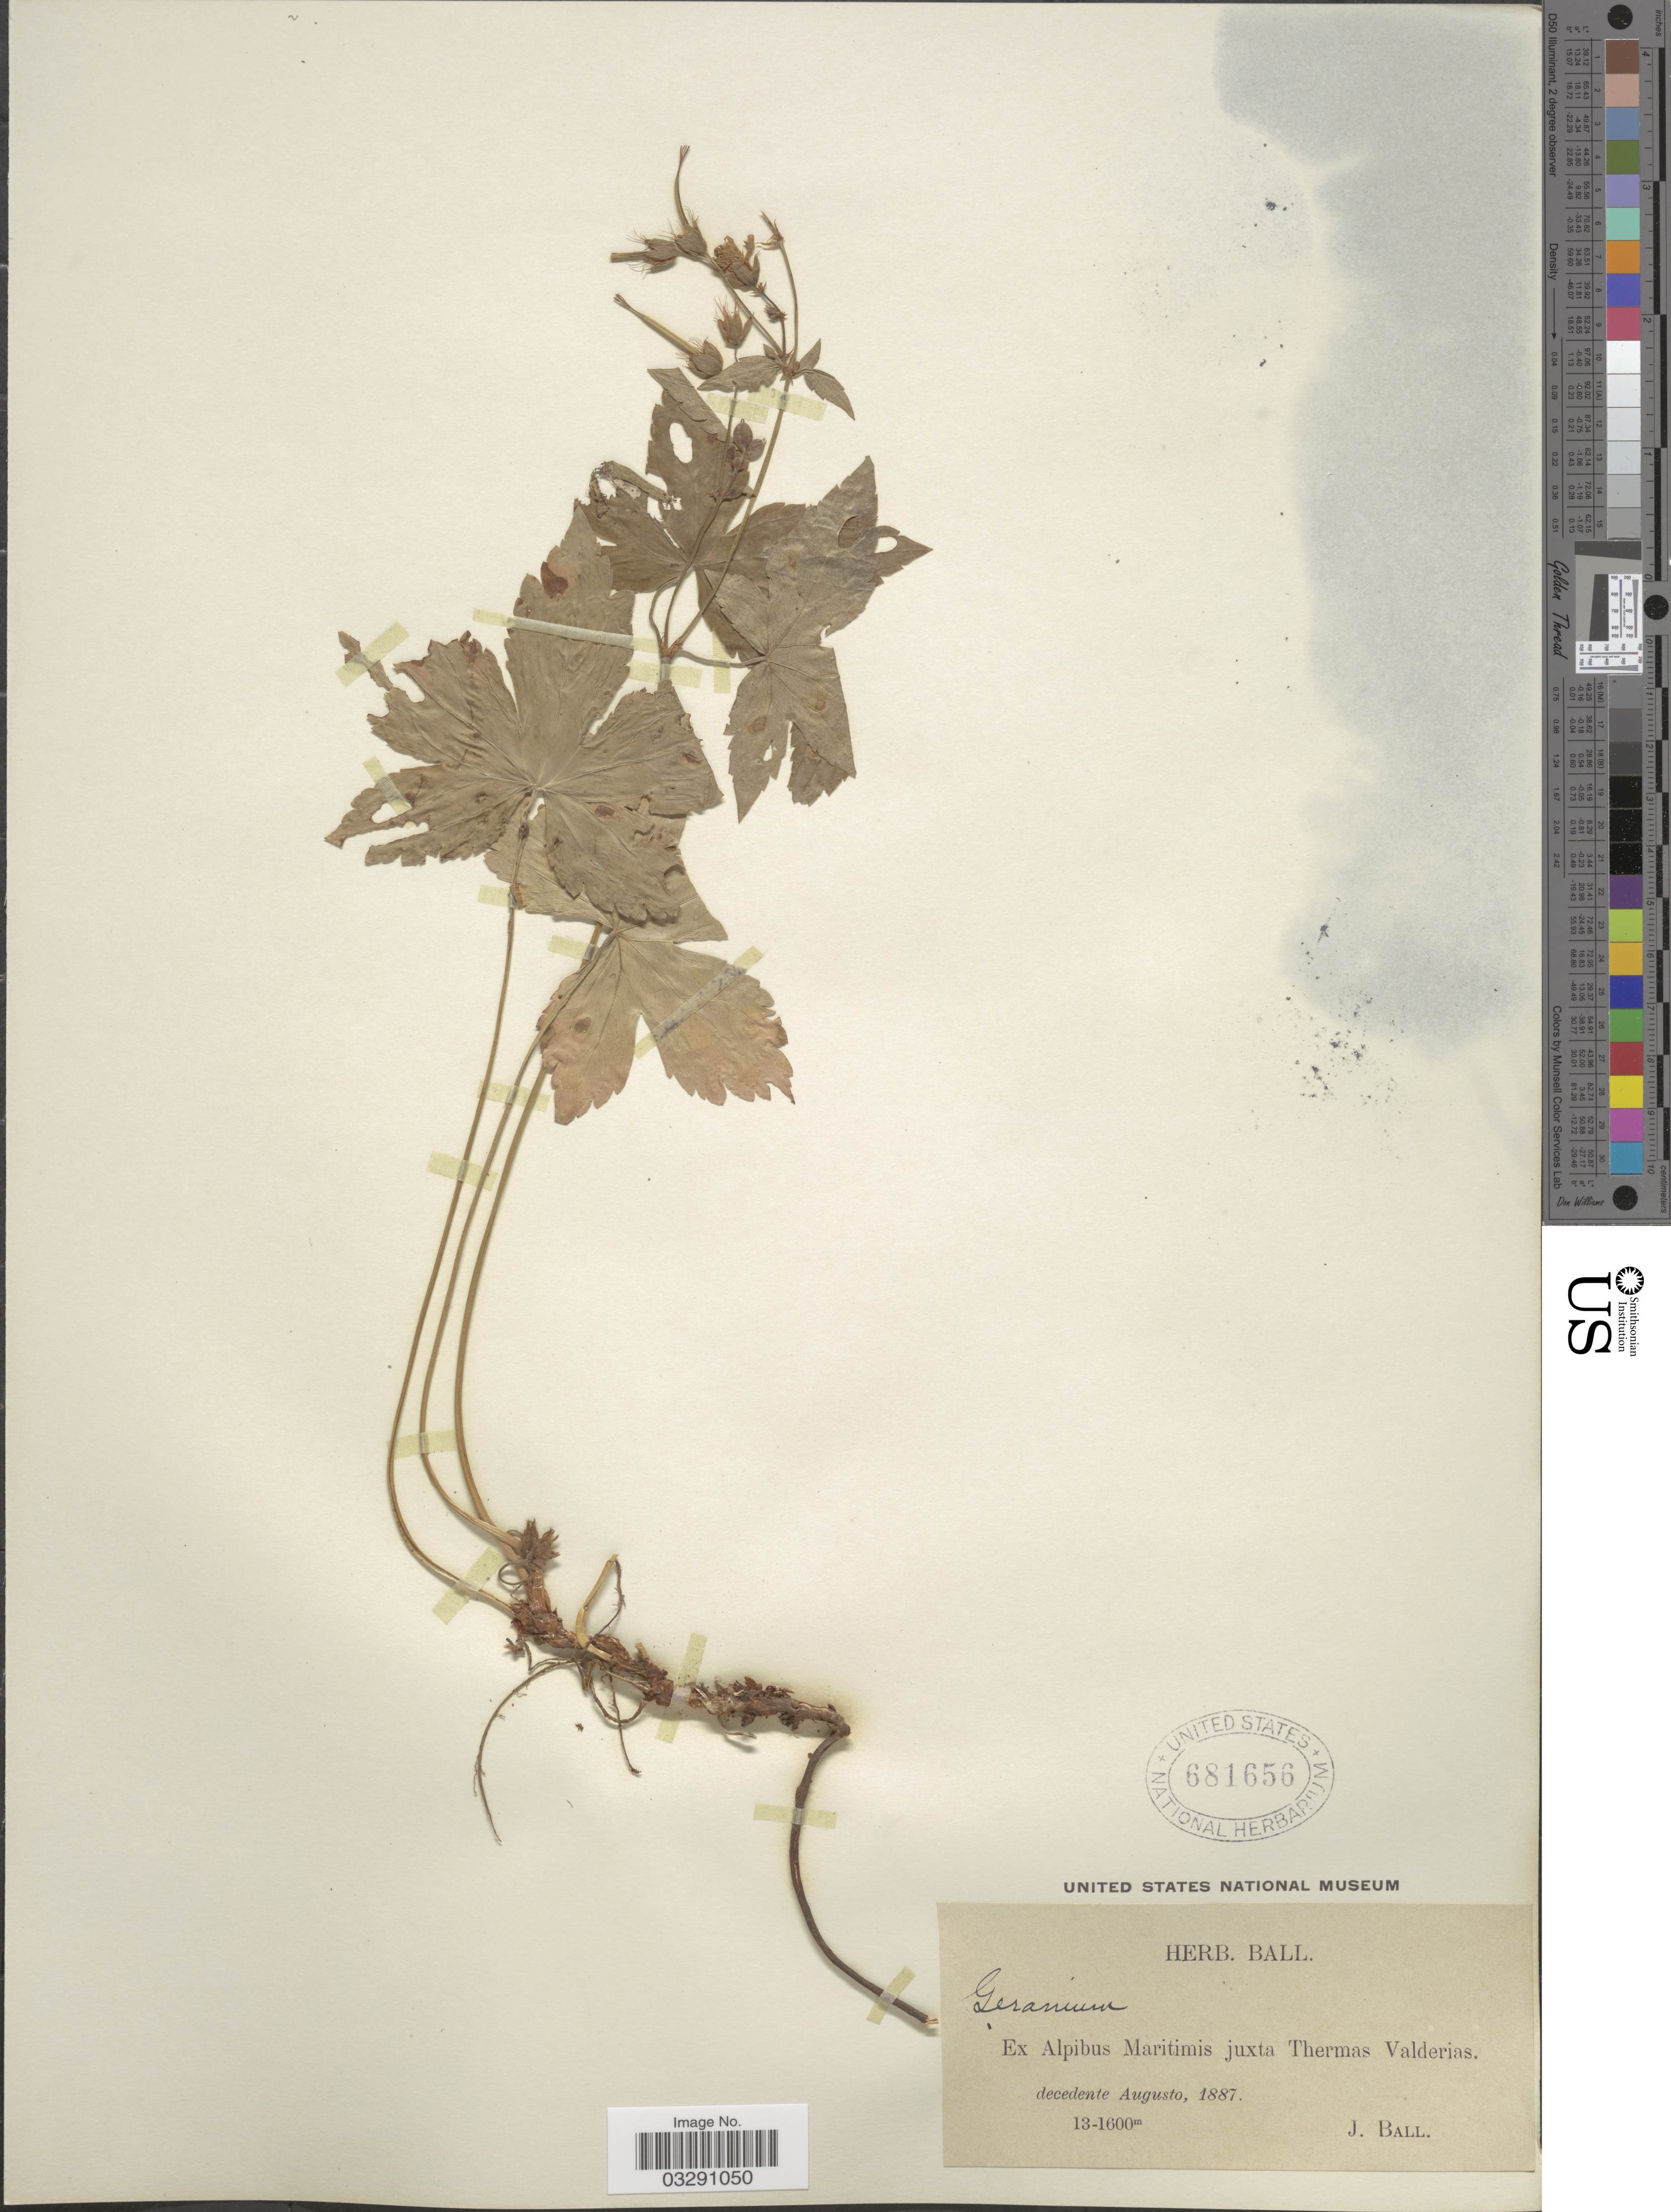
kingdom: Plantae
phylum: Tracheophyta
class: Magnoliopsida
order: Geraniales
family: Geraniaceae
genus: Geranium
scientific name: Geranium sp.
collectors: J. Ball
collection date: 1887-08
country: Italy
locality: Ex Alpibus Maritimis juxta Thermas Valderias.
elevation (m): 1300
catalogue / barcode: US 681656